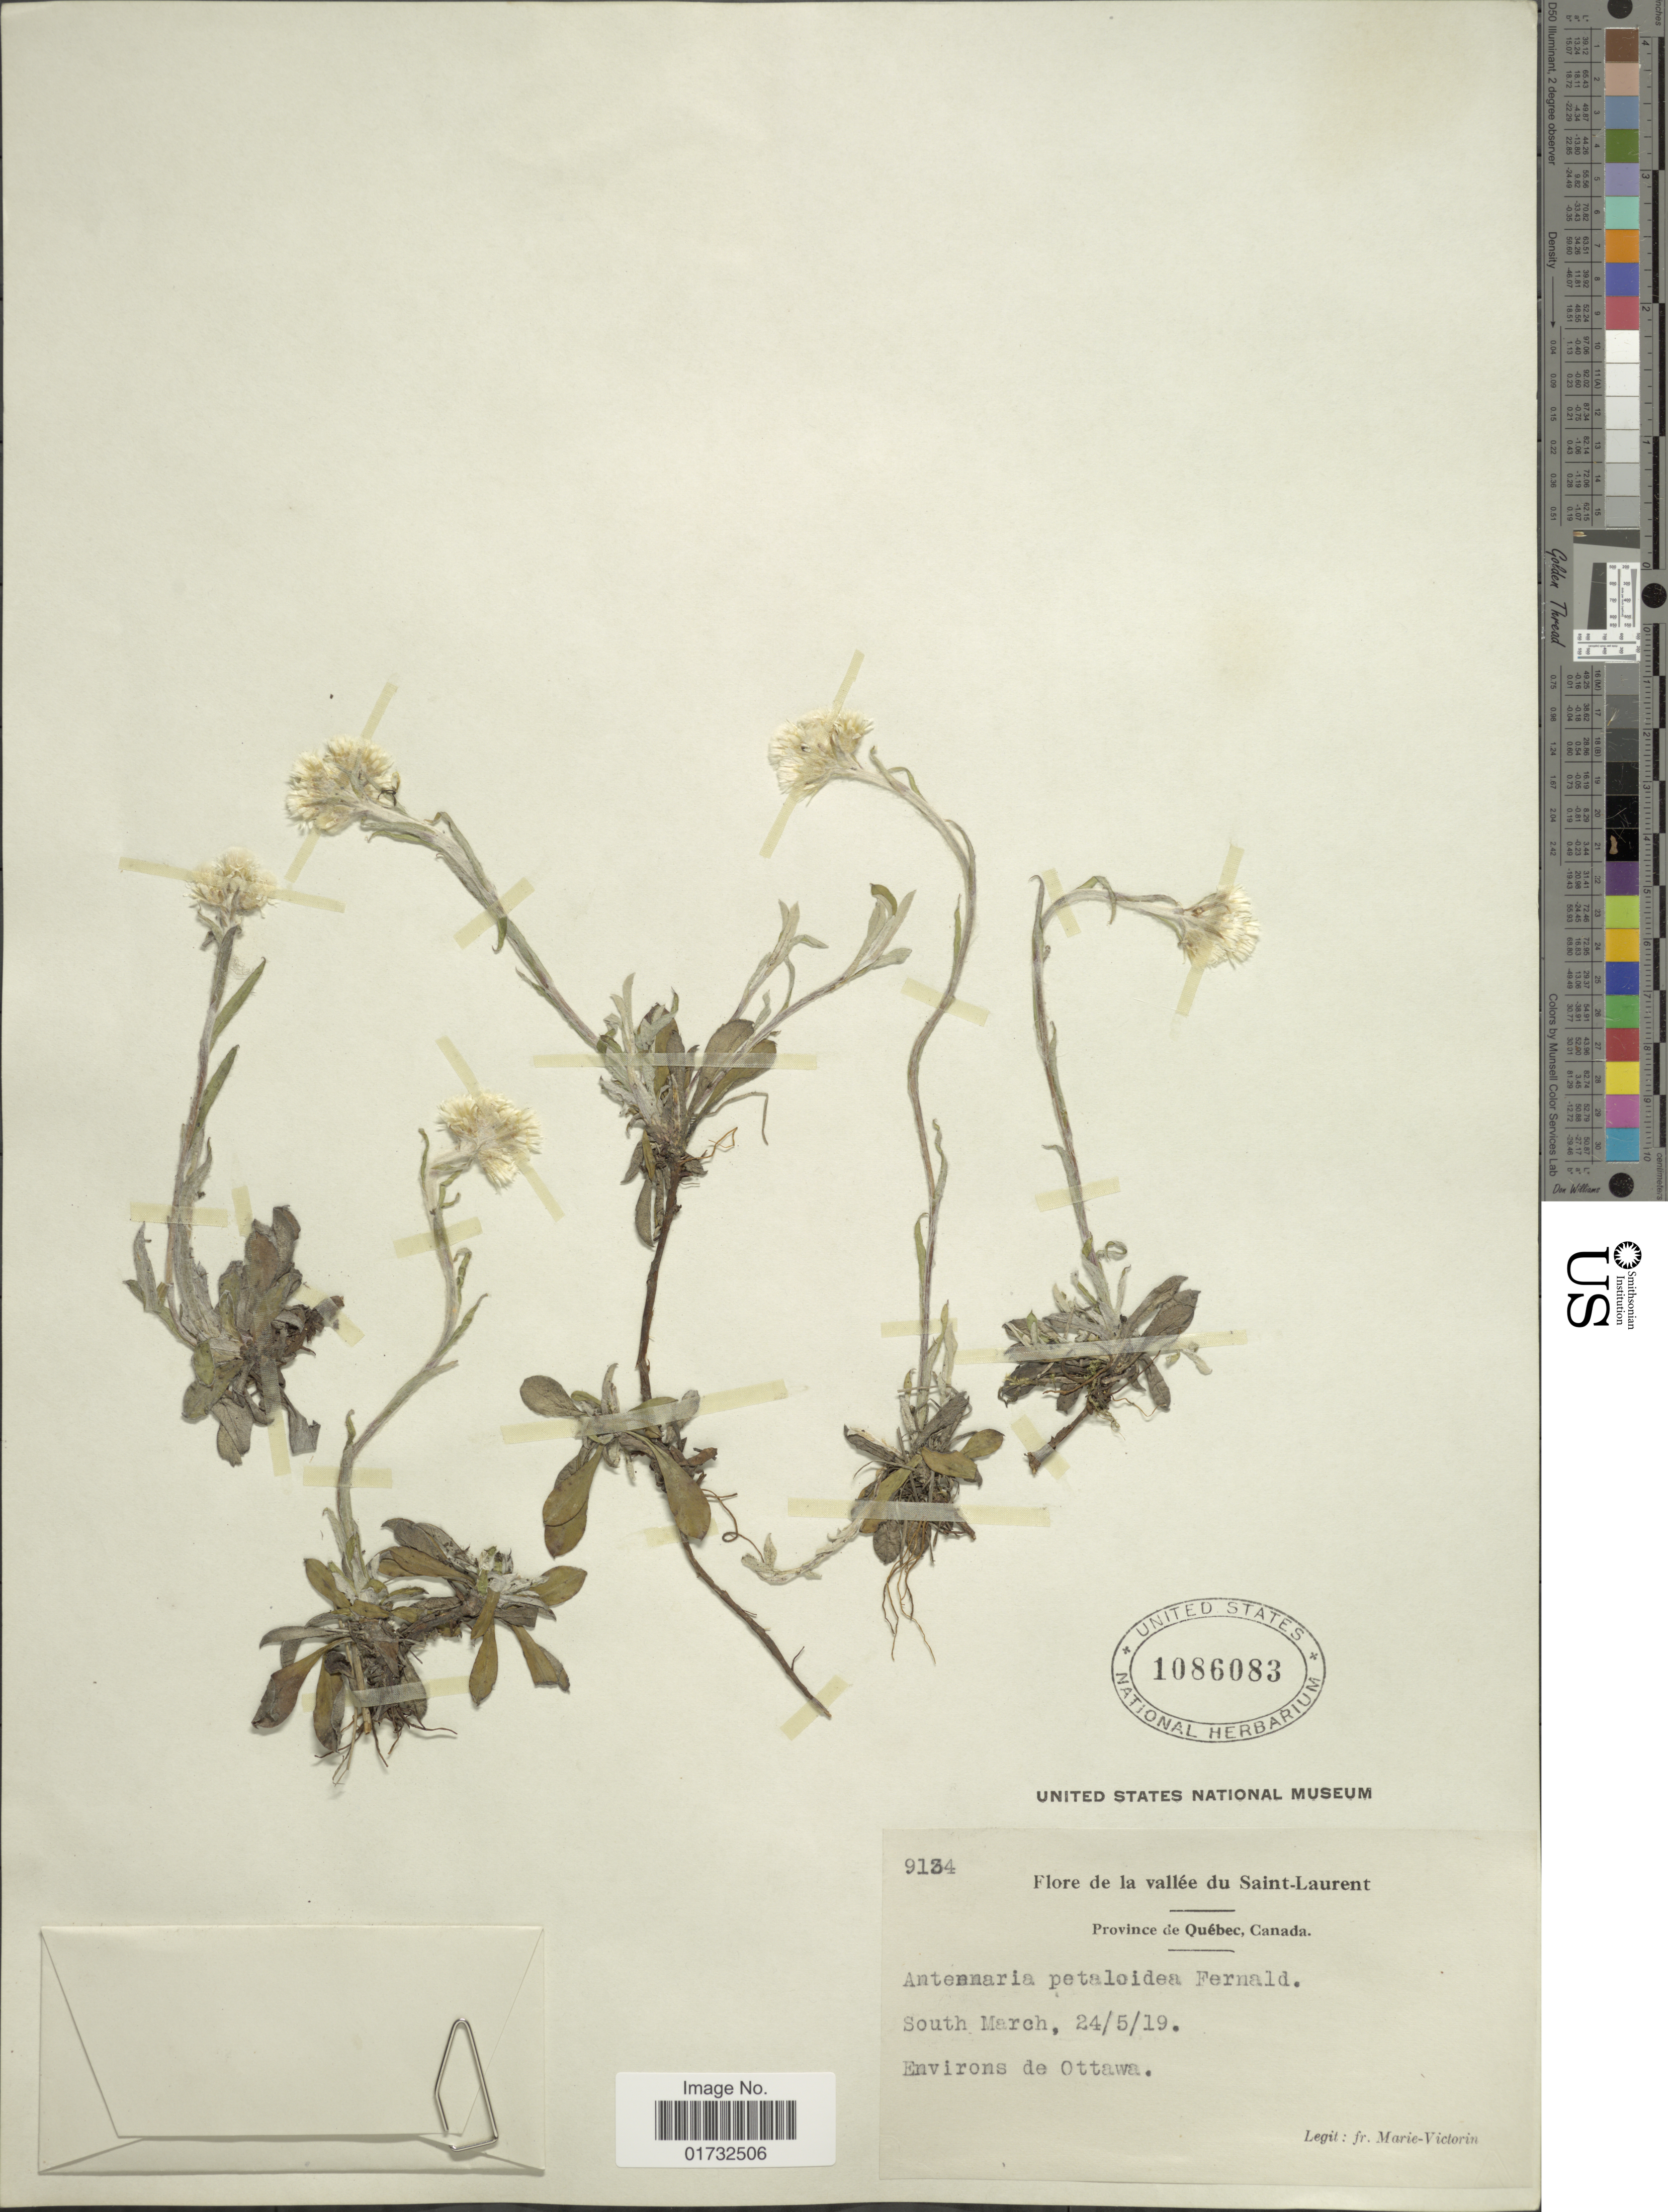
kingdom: Plantae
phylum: Tracheophyta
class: Magnoliopsida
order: Asterales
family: Asteraceae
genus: Antennaria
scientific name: Antennaria petaloidea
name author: (Fernald) Fernald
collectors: Fr. Marie-Victorin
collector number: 9134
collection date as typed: Transcribed d/m/y: 24/5/19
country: Canada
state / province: Quebec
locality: La vallée du Saint-Laurent. South March. Environs de Ottawa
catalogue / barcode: US 1086083